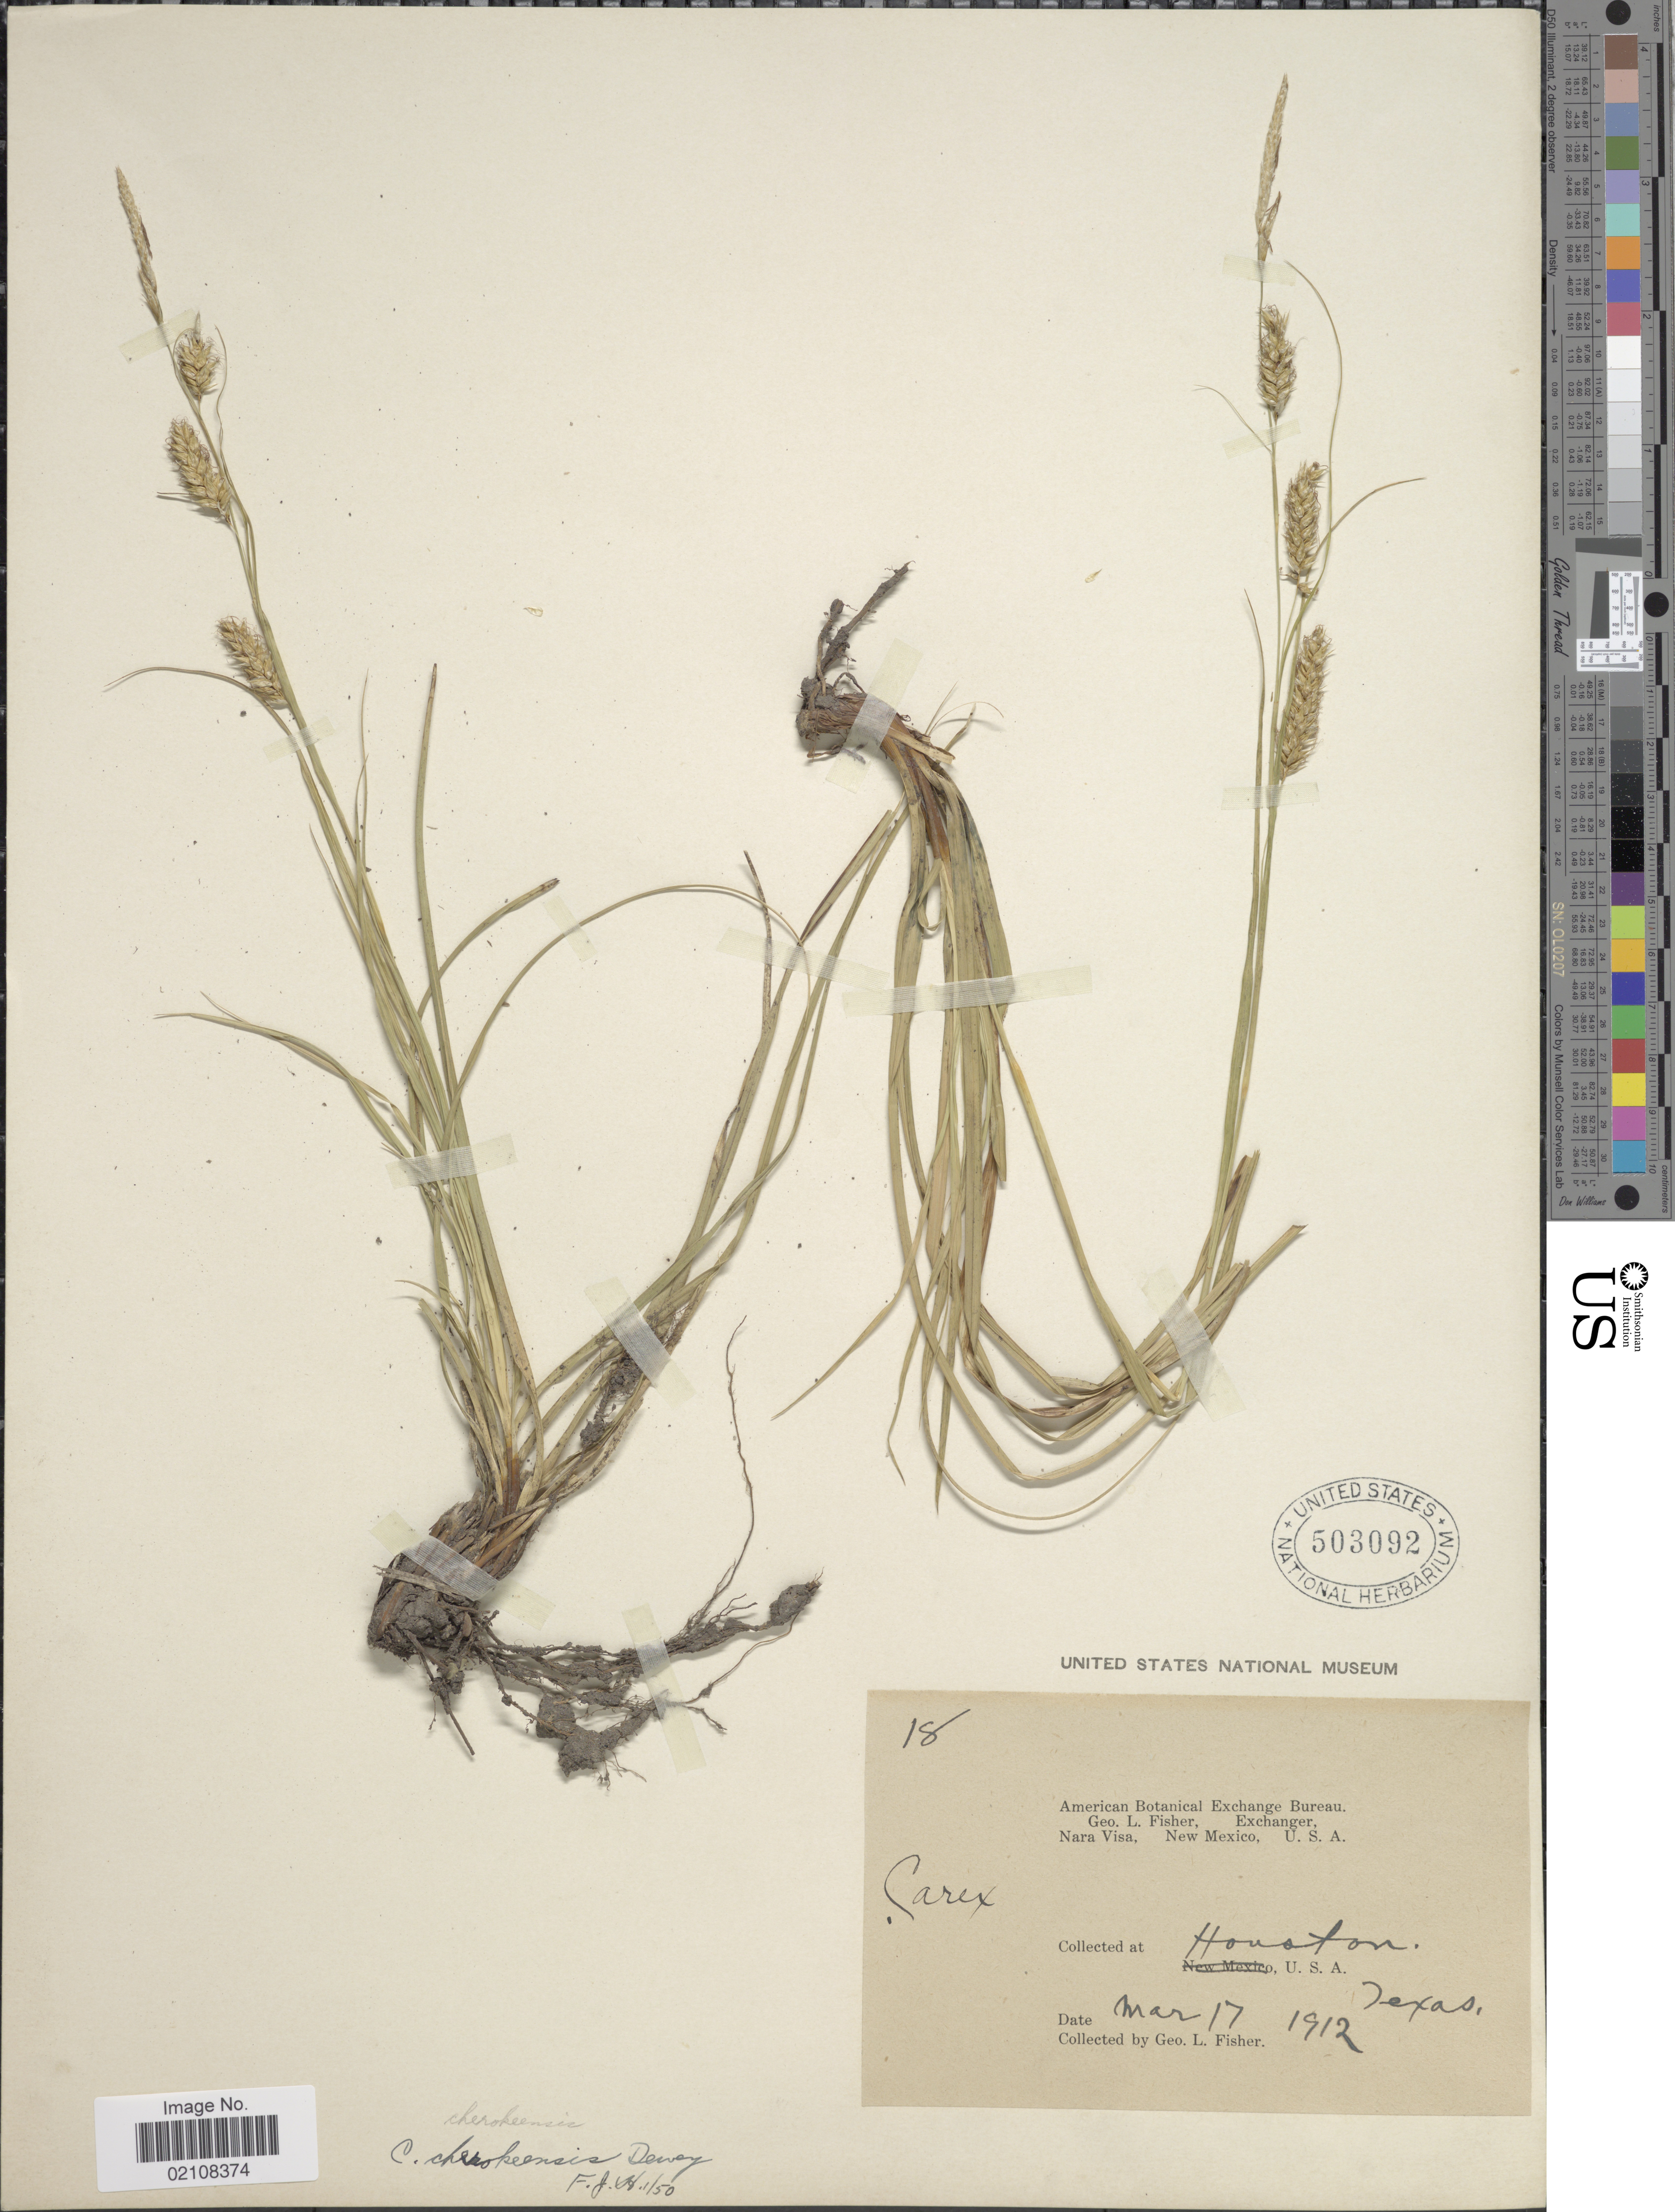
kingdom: Plantae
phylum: Tracheophyta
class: Liliopsida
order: Poales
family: Cyperaceae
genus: Carex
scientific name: Carex cherokeensis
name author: Schwein.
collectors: G. L. Fisher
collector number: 18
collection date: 1912-03-17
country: United States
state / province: Texas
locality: Houston, Texas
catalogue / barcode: US 503092